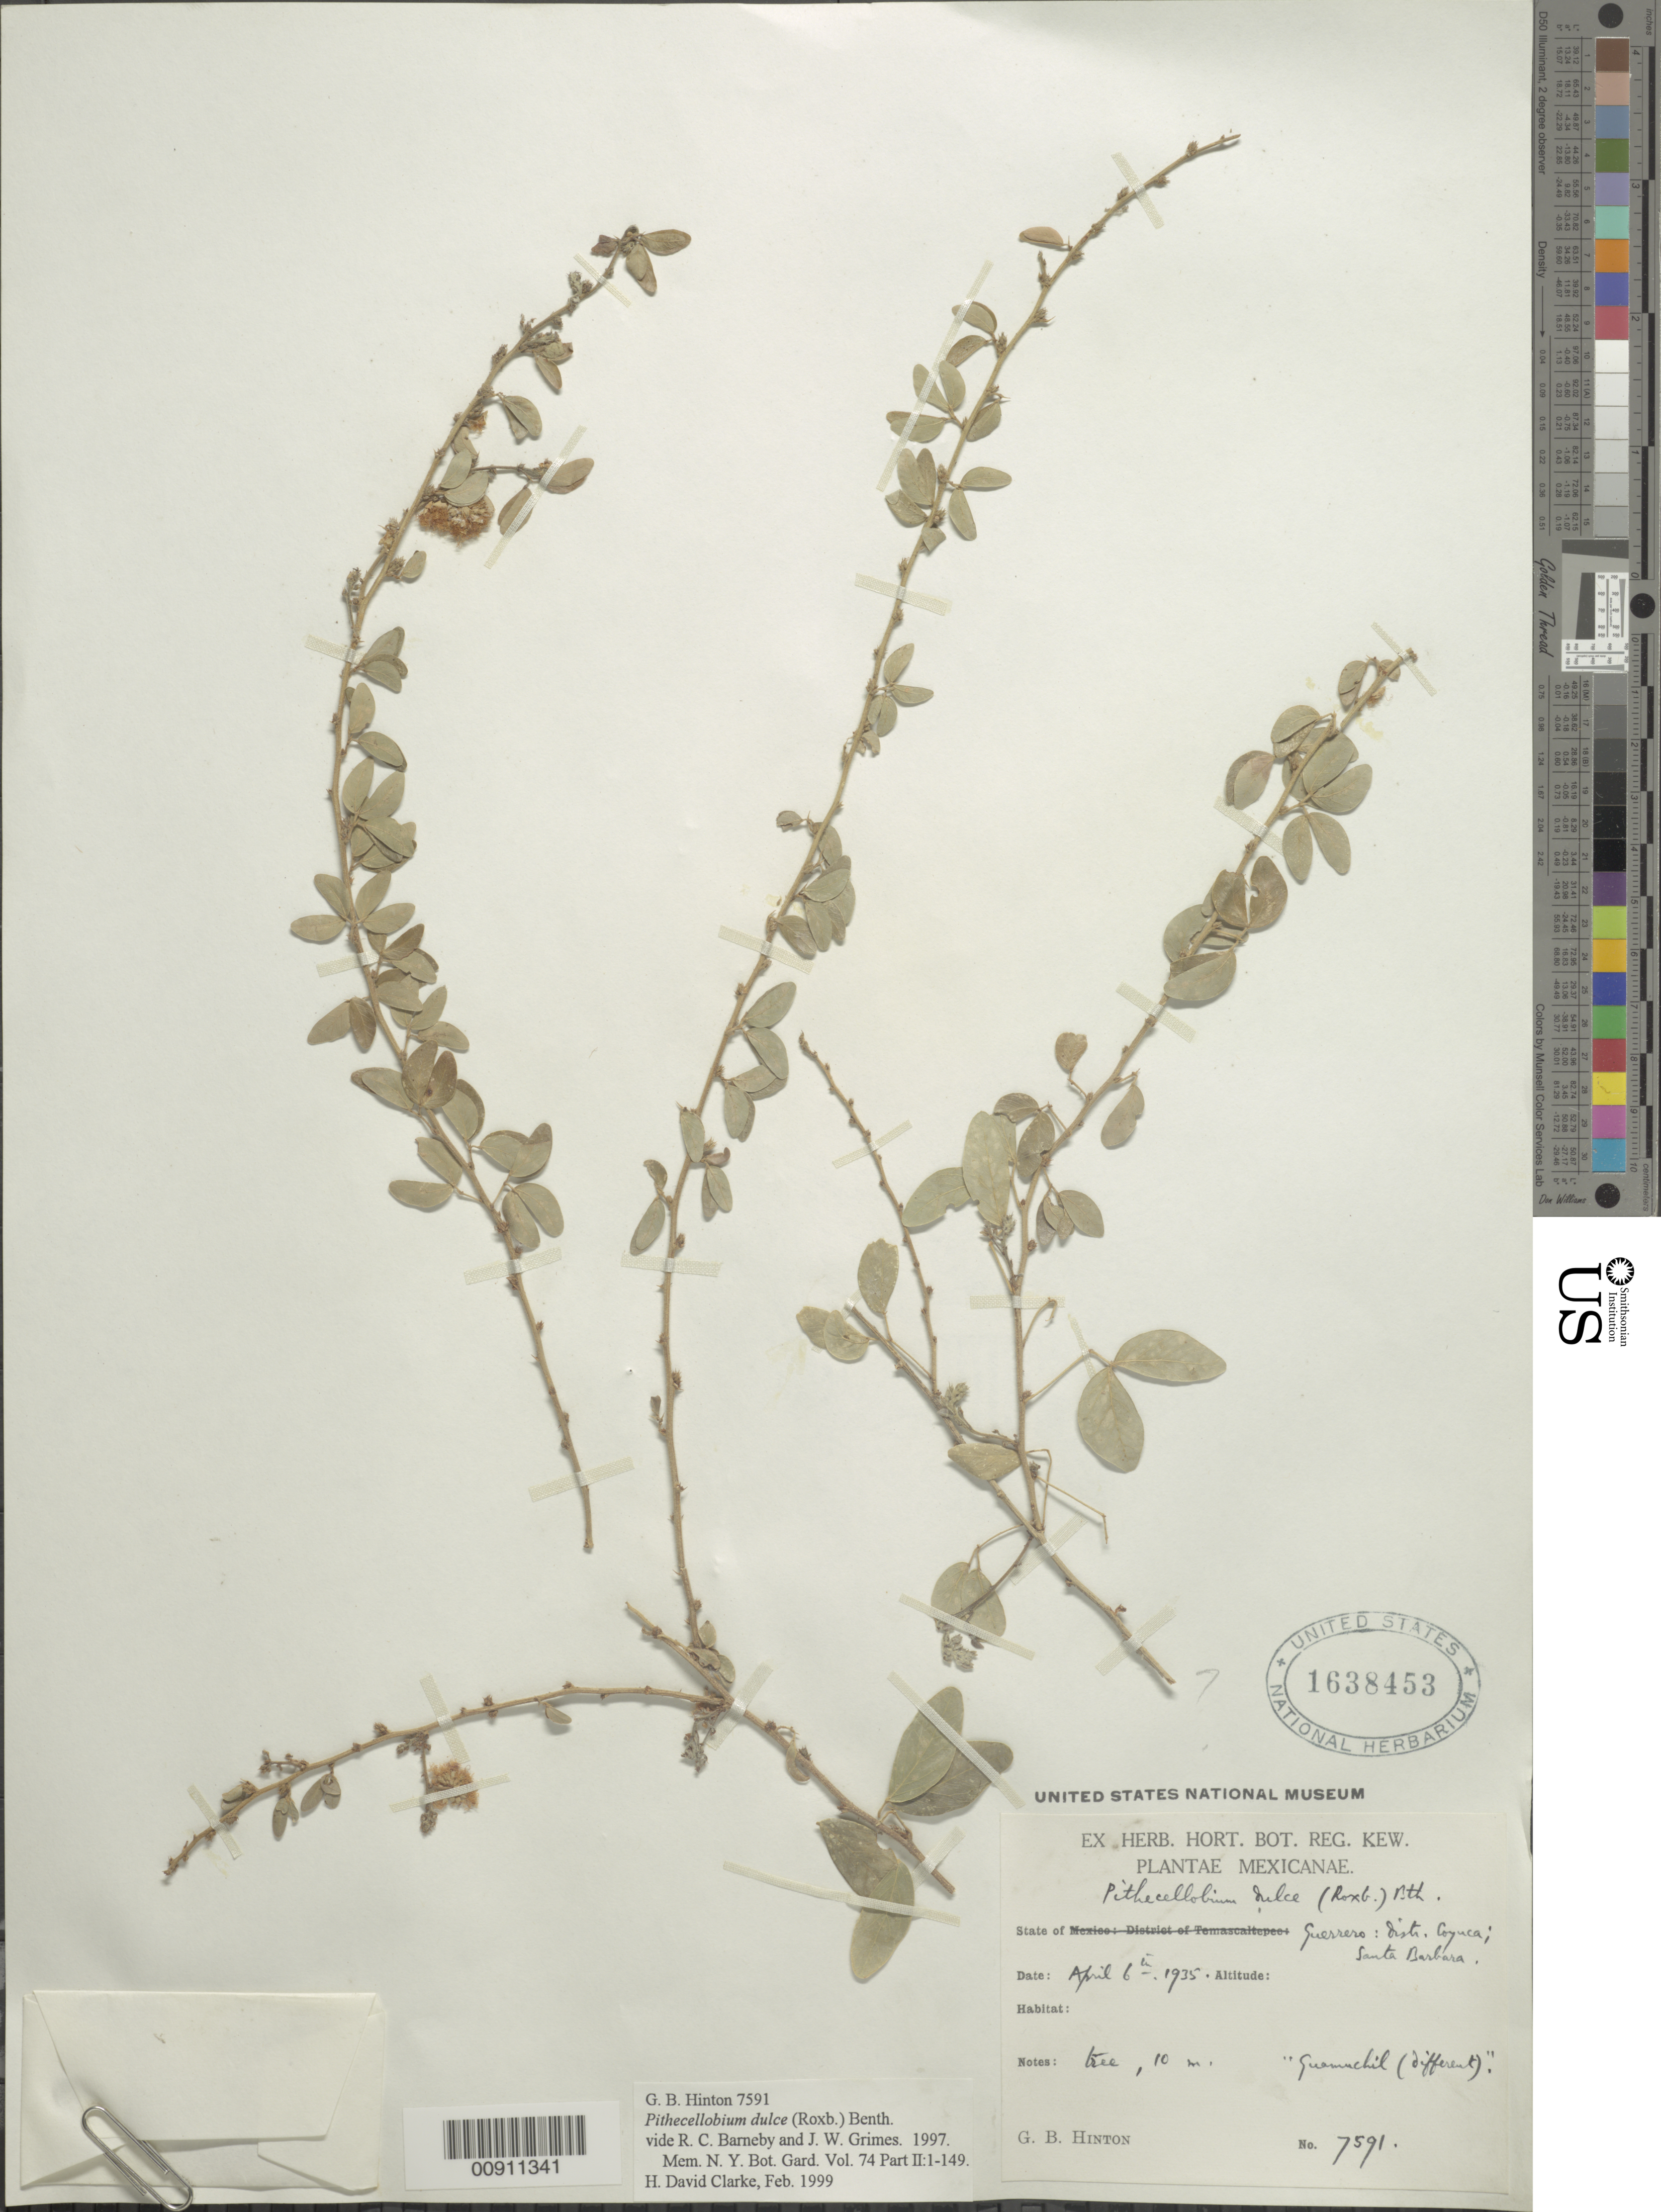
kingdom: Plantae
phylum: Tracheophyta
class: Magnoliopsida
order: Fabales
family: Fabaceae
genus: Pithecellobium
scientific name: Pithecellobium dulce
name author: (Roxb.) Benth.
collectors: G. B. Hinton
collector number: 7591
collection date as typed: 06 Apr 1935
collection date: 1935-04-06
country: Mexico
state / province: Guerrero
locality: Guerrero: District Coyuca: Santa Barbara.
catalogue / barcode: US 1638453